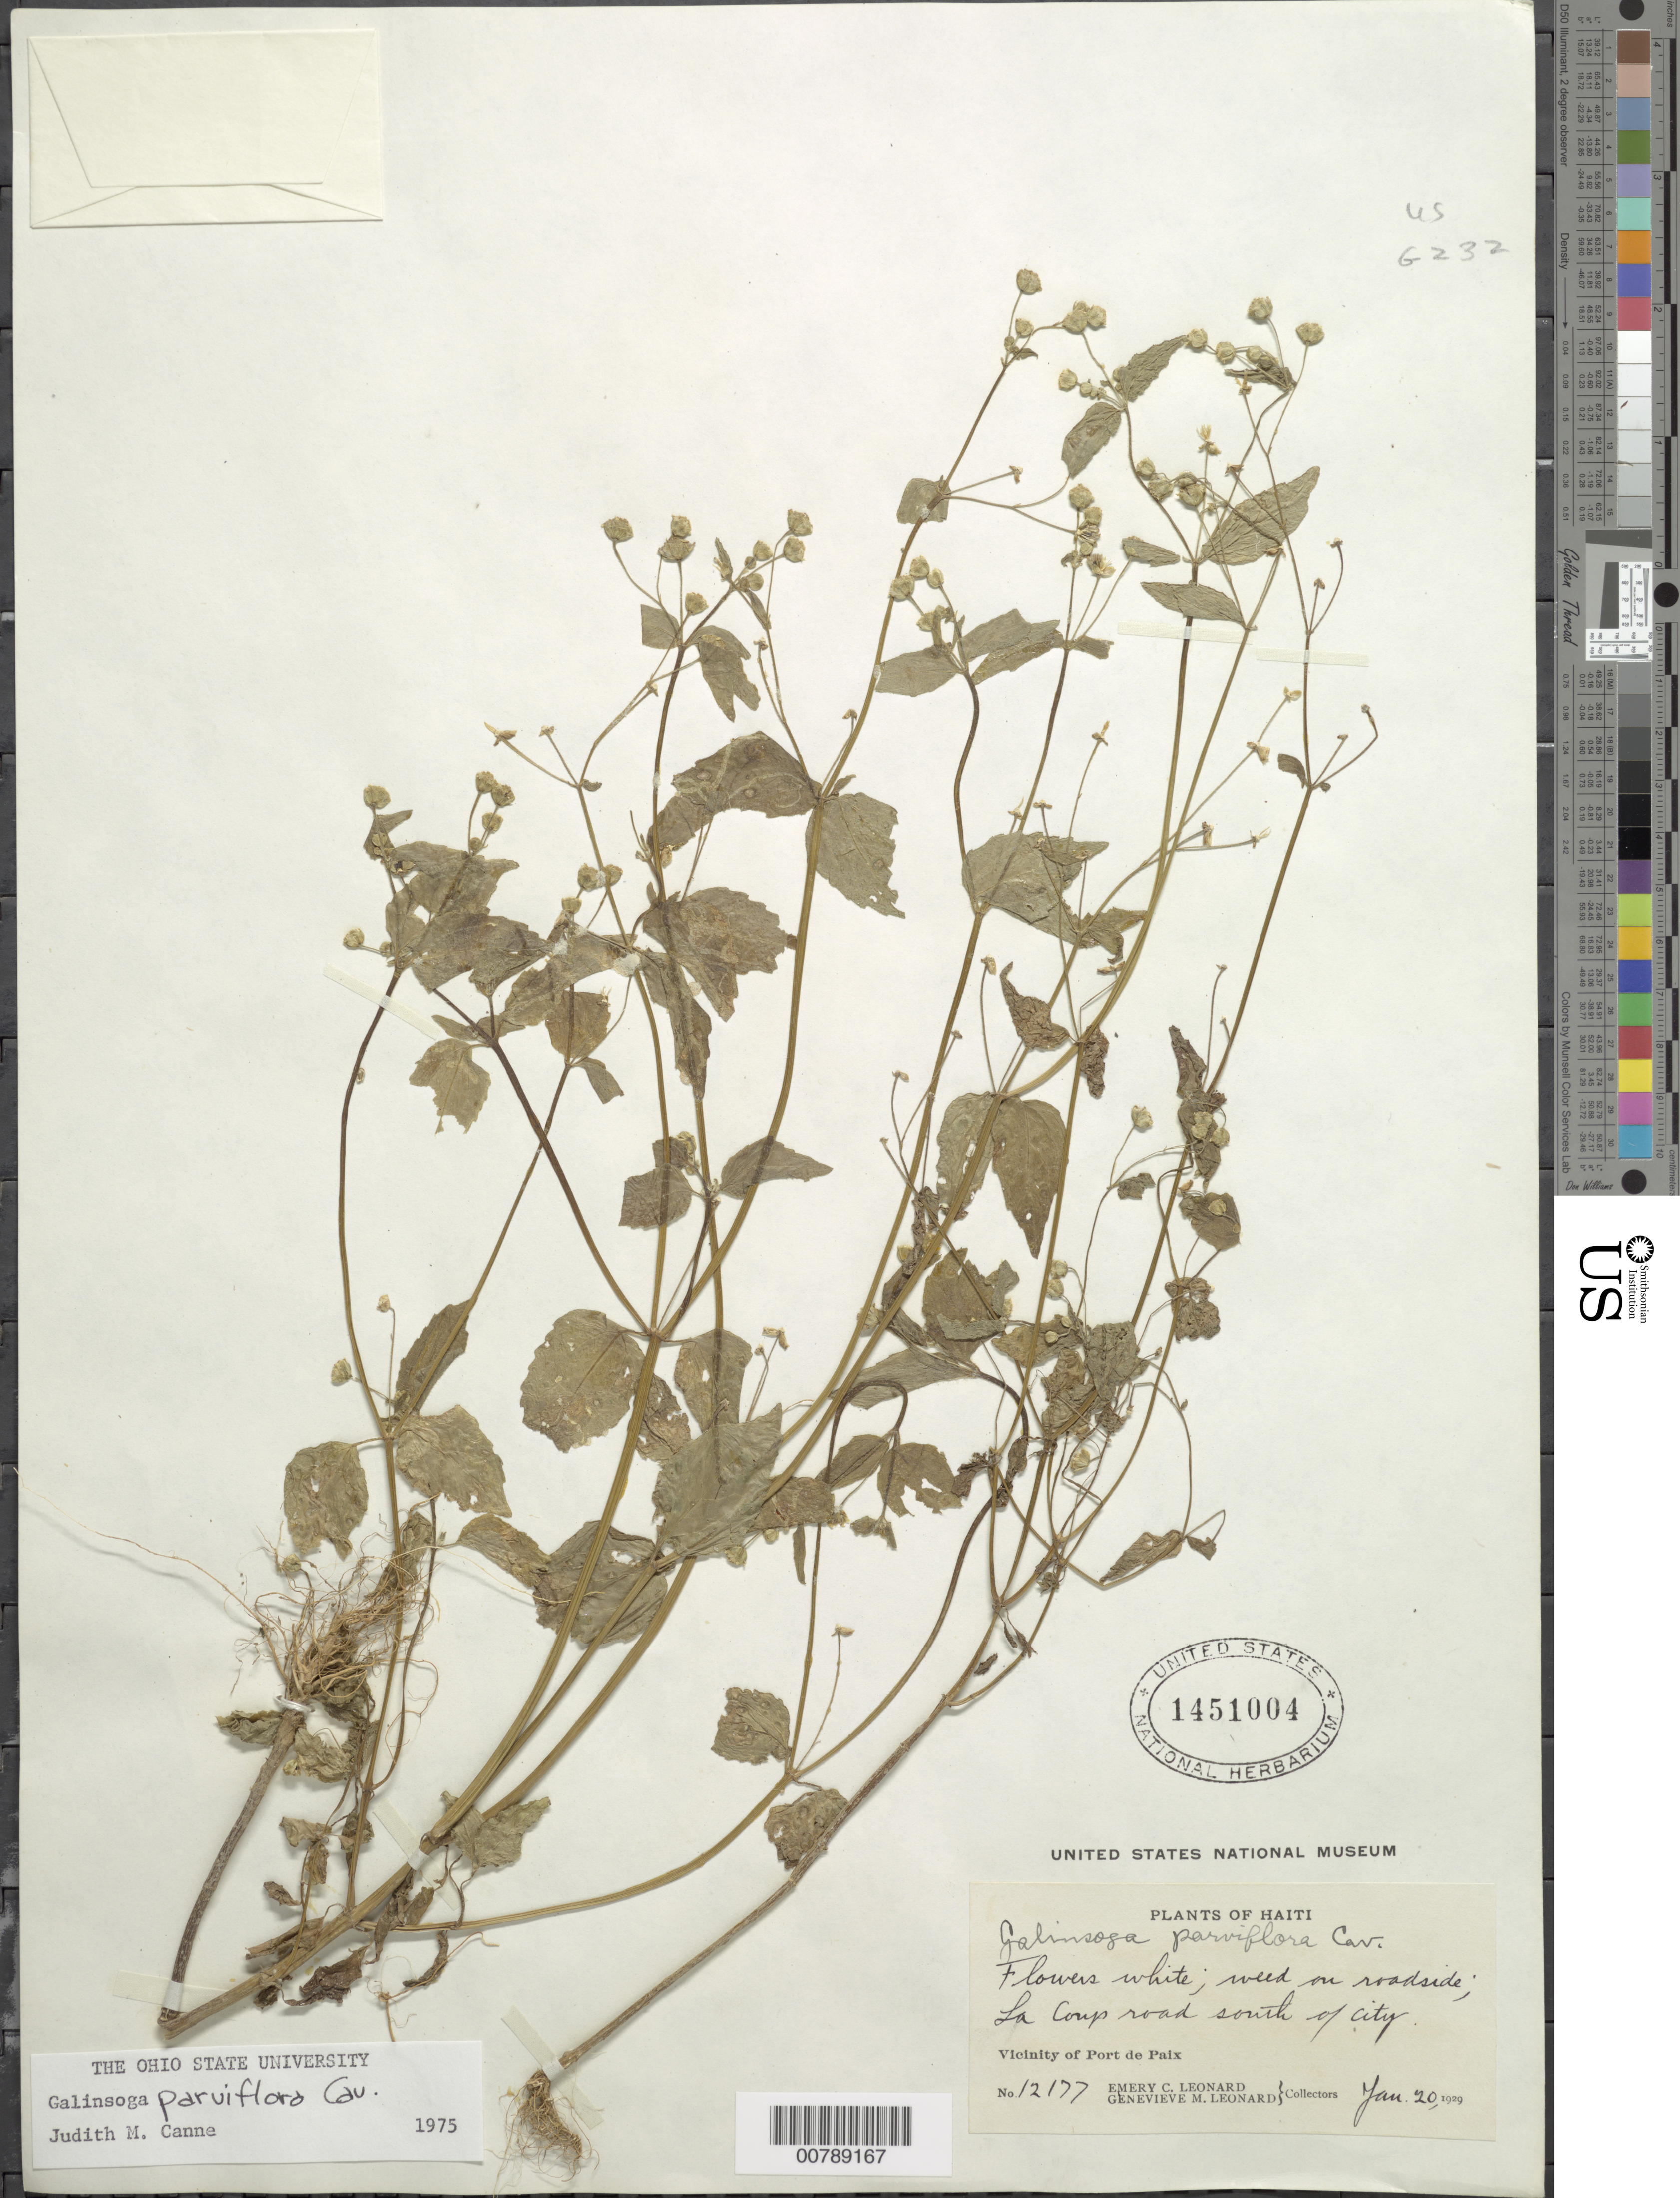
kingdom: Plantae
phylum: Tracheophyta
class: Magnoliopsida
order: Asterales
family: Asteraceae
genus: Galinsoga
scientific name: Galinsoga parviflora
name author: Cav.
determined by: Canne-Hilliker, J. M.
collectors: E. C. Leonard & G. M. Leonard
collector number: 12177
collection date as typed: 20 Jan 1929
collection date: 1929-01-20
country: Haiti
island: Hispaniola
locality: La Coup road south of city. Vicinity of Port de Paix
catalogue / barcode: US 1451004